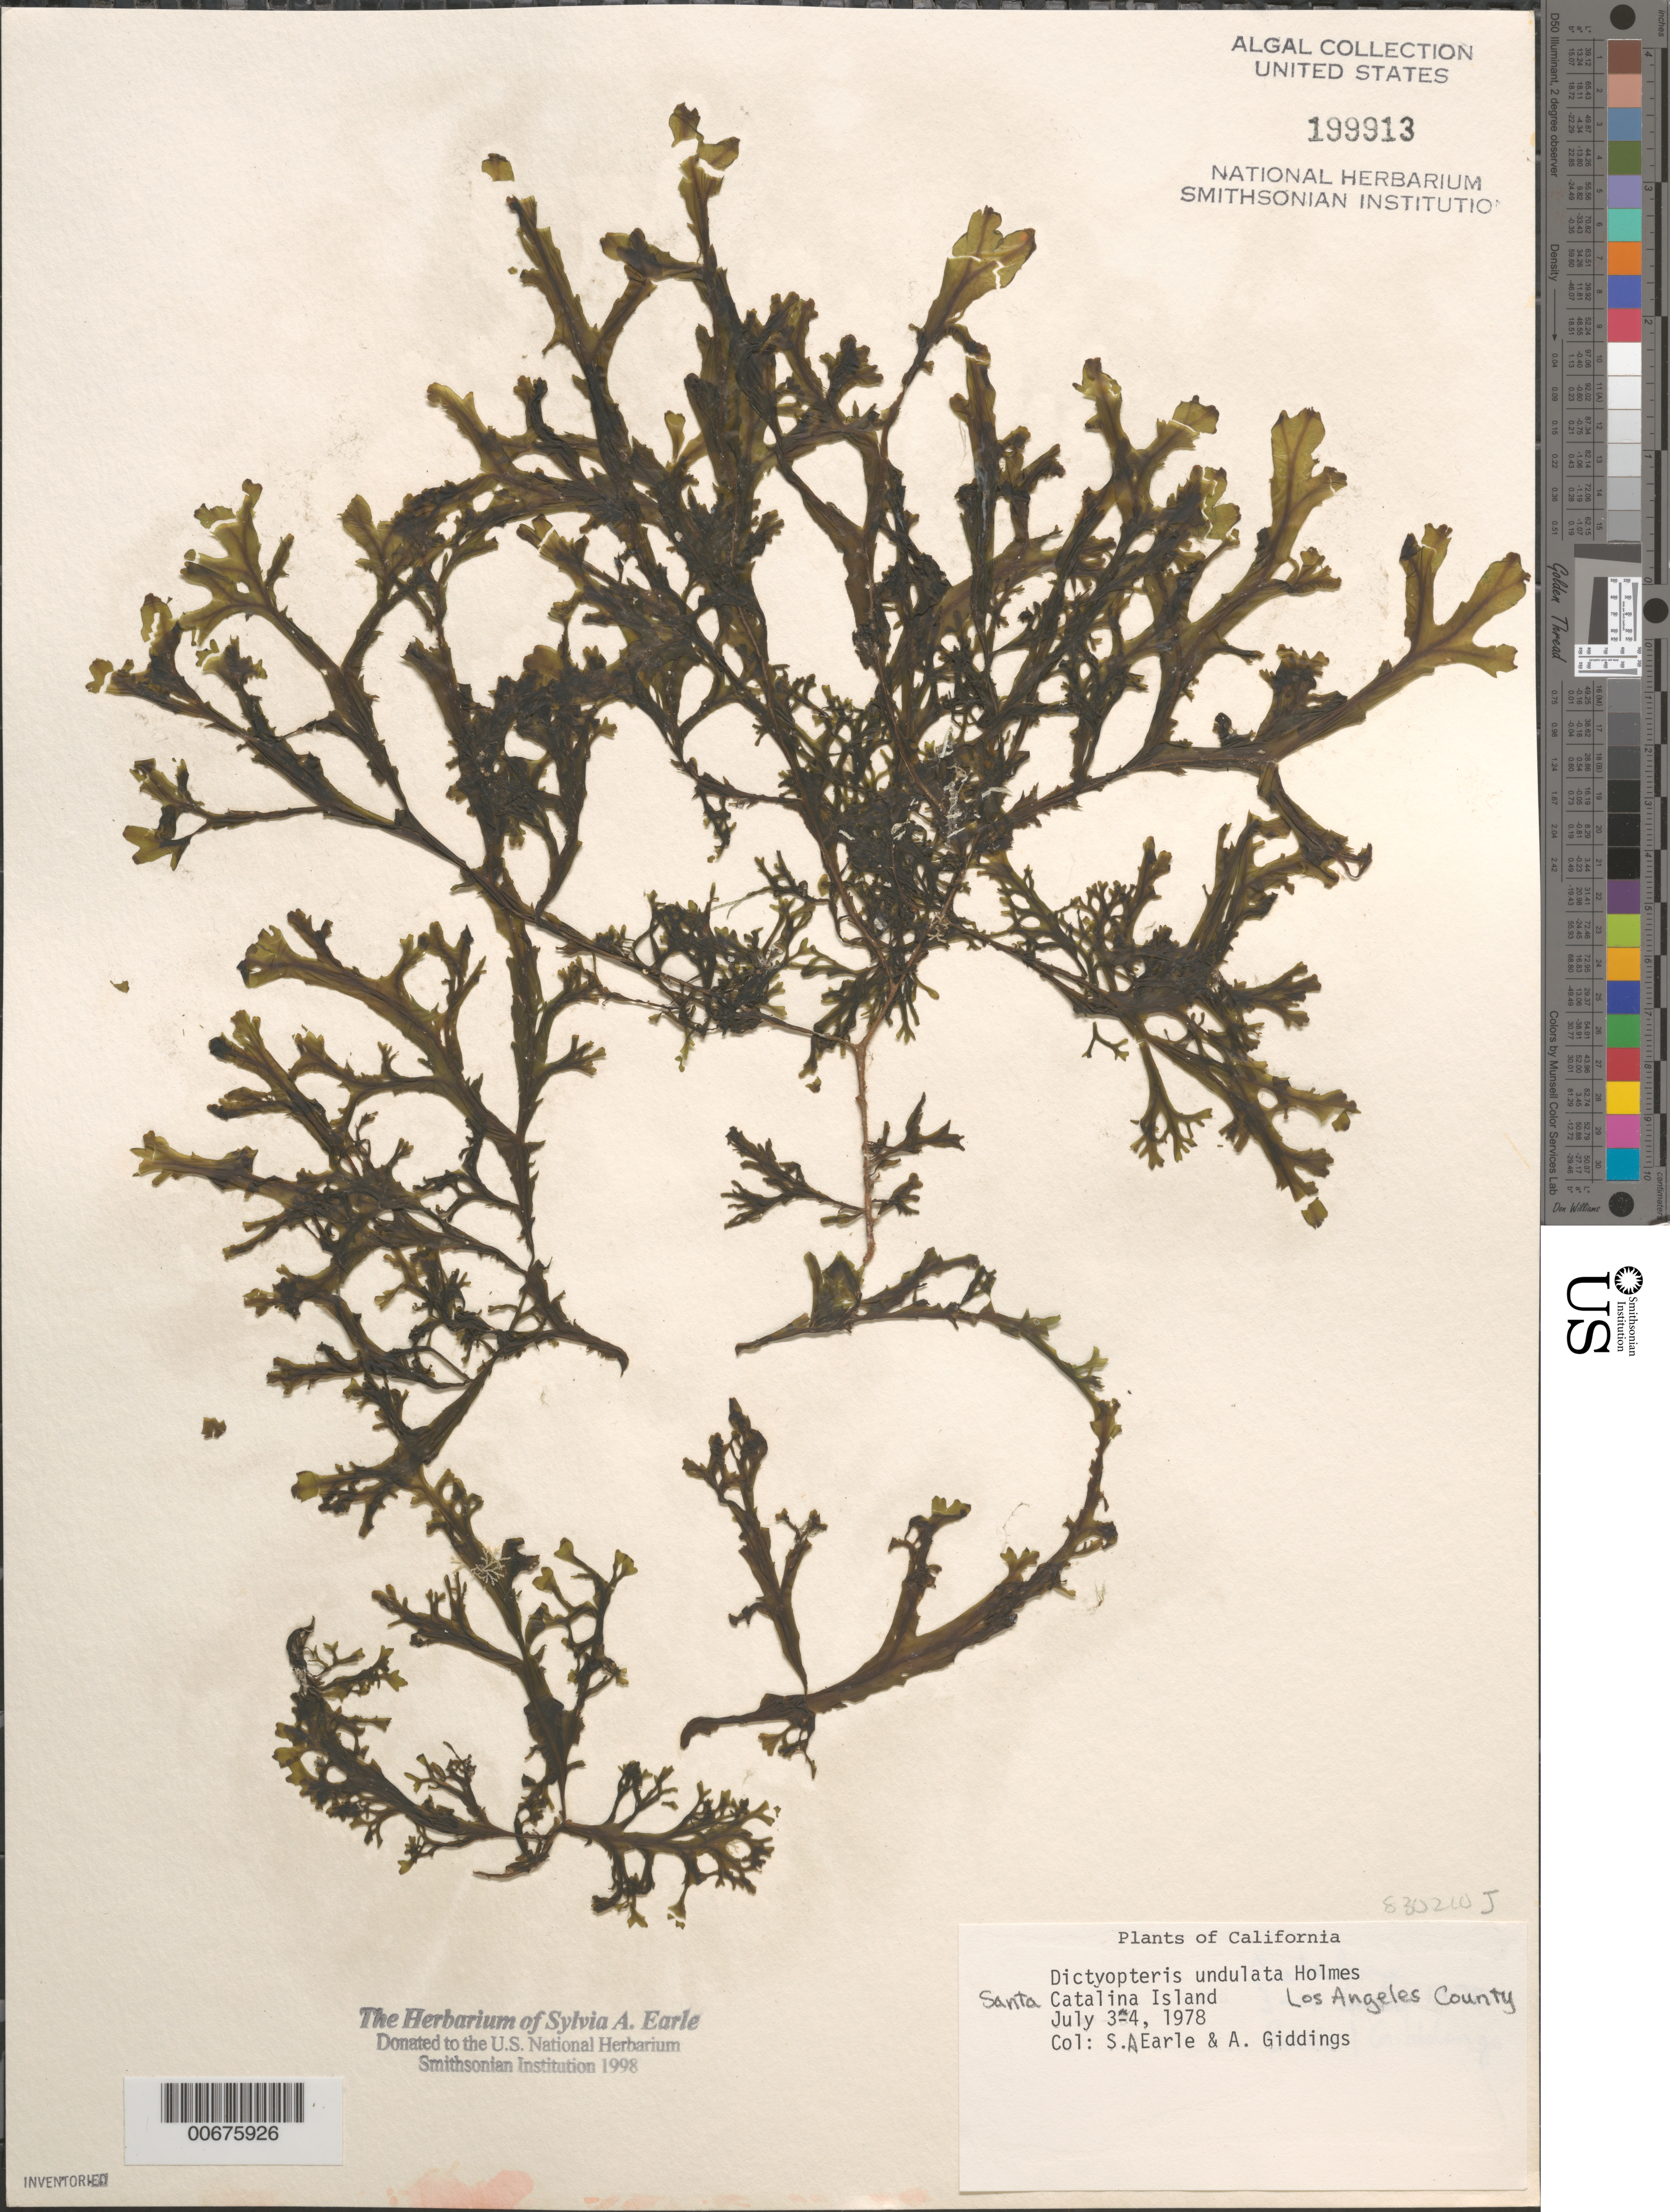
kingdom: Chromista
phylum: Ochrophyta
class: Phaeophyceae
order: Dictyotales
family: Dictyotaceae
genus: Dictyopteris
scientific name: Dictyopteris undulata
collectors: S. A. Earle & A. Giddings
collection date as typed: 03 Jul 1978 to 04 Jul 1978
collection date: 1978-07-03/1978-07-04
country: United States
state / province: California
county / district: Los Angeles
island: Santa Catalina Island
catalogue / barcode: US 199913